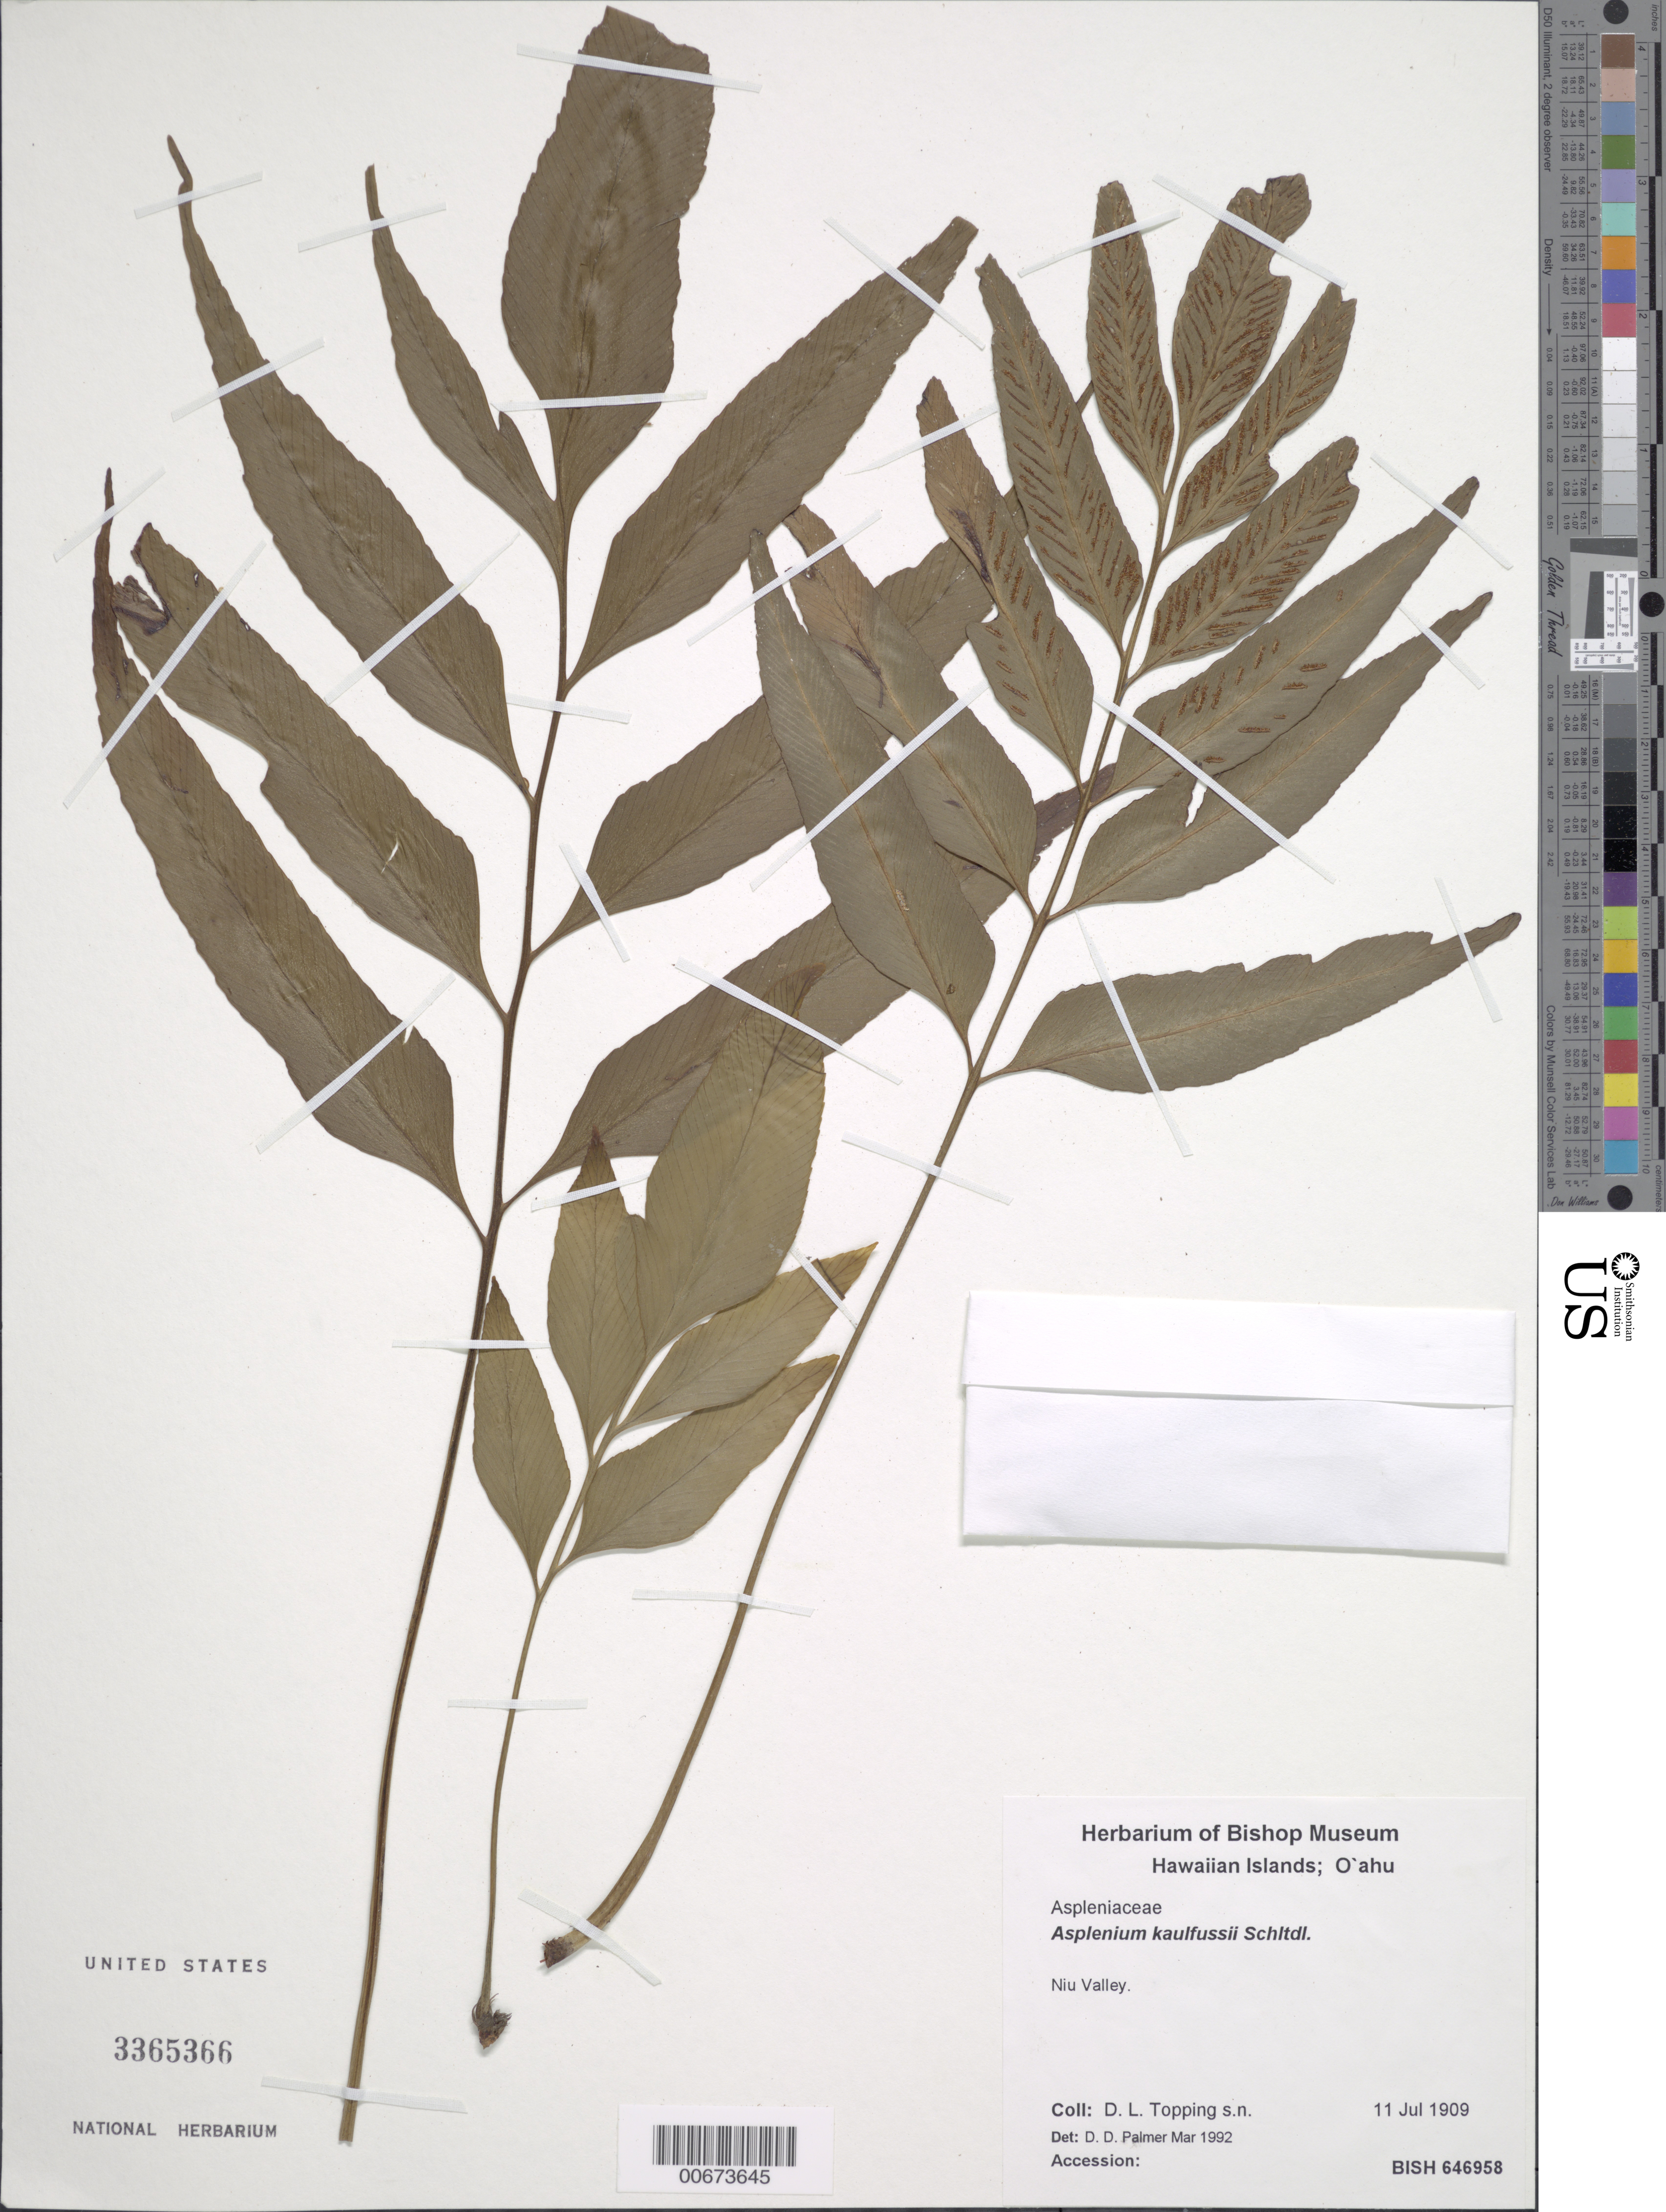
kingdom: Plantae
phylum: Tracheophyta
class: Polypodiopsida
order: Polypodiales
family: Aspleniaceae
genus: Asplenium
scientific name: Asplenium kaulfussii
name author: Schltdl.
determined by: Palmer, D. D.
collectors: D. L. Topping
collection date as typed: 11 Jul 1909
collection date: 1909-07-11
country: United States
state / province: Hawaii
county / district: Honolulu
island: Oahu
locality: Niu Valley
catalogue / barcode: US 3365366